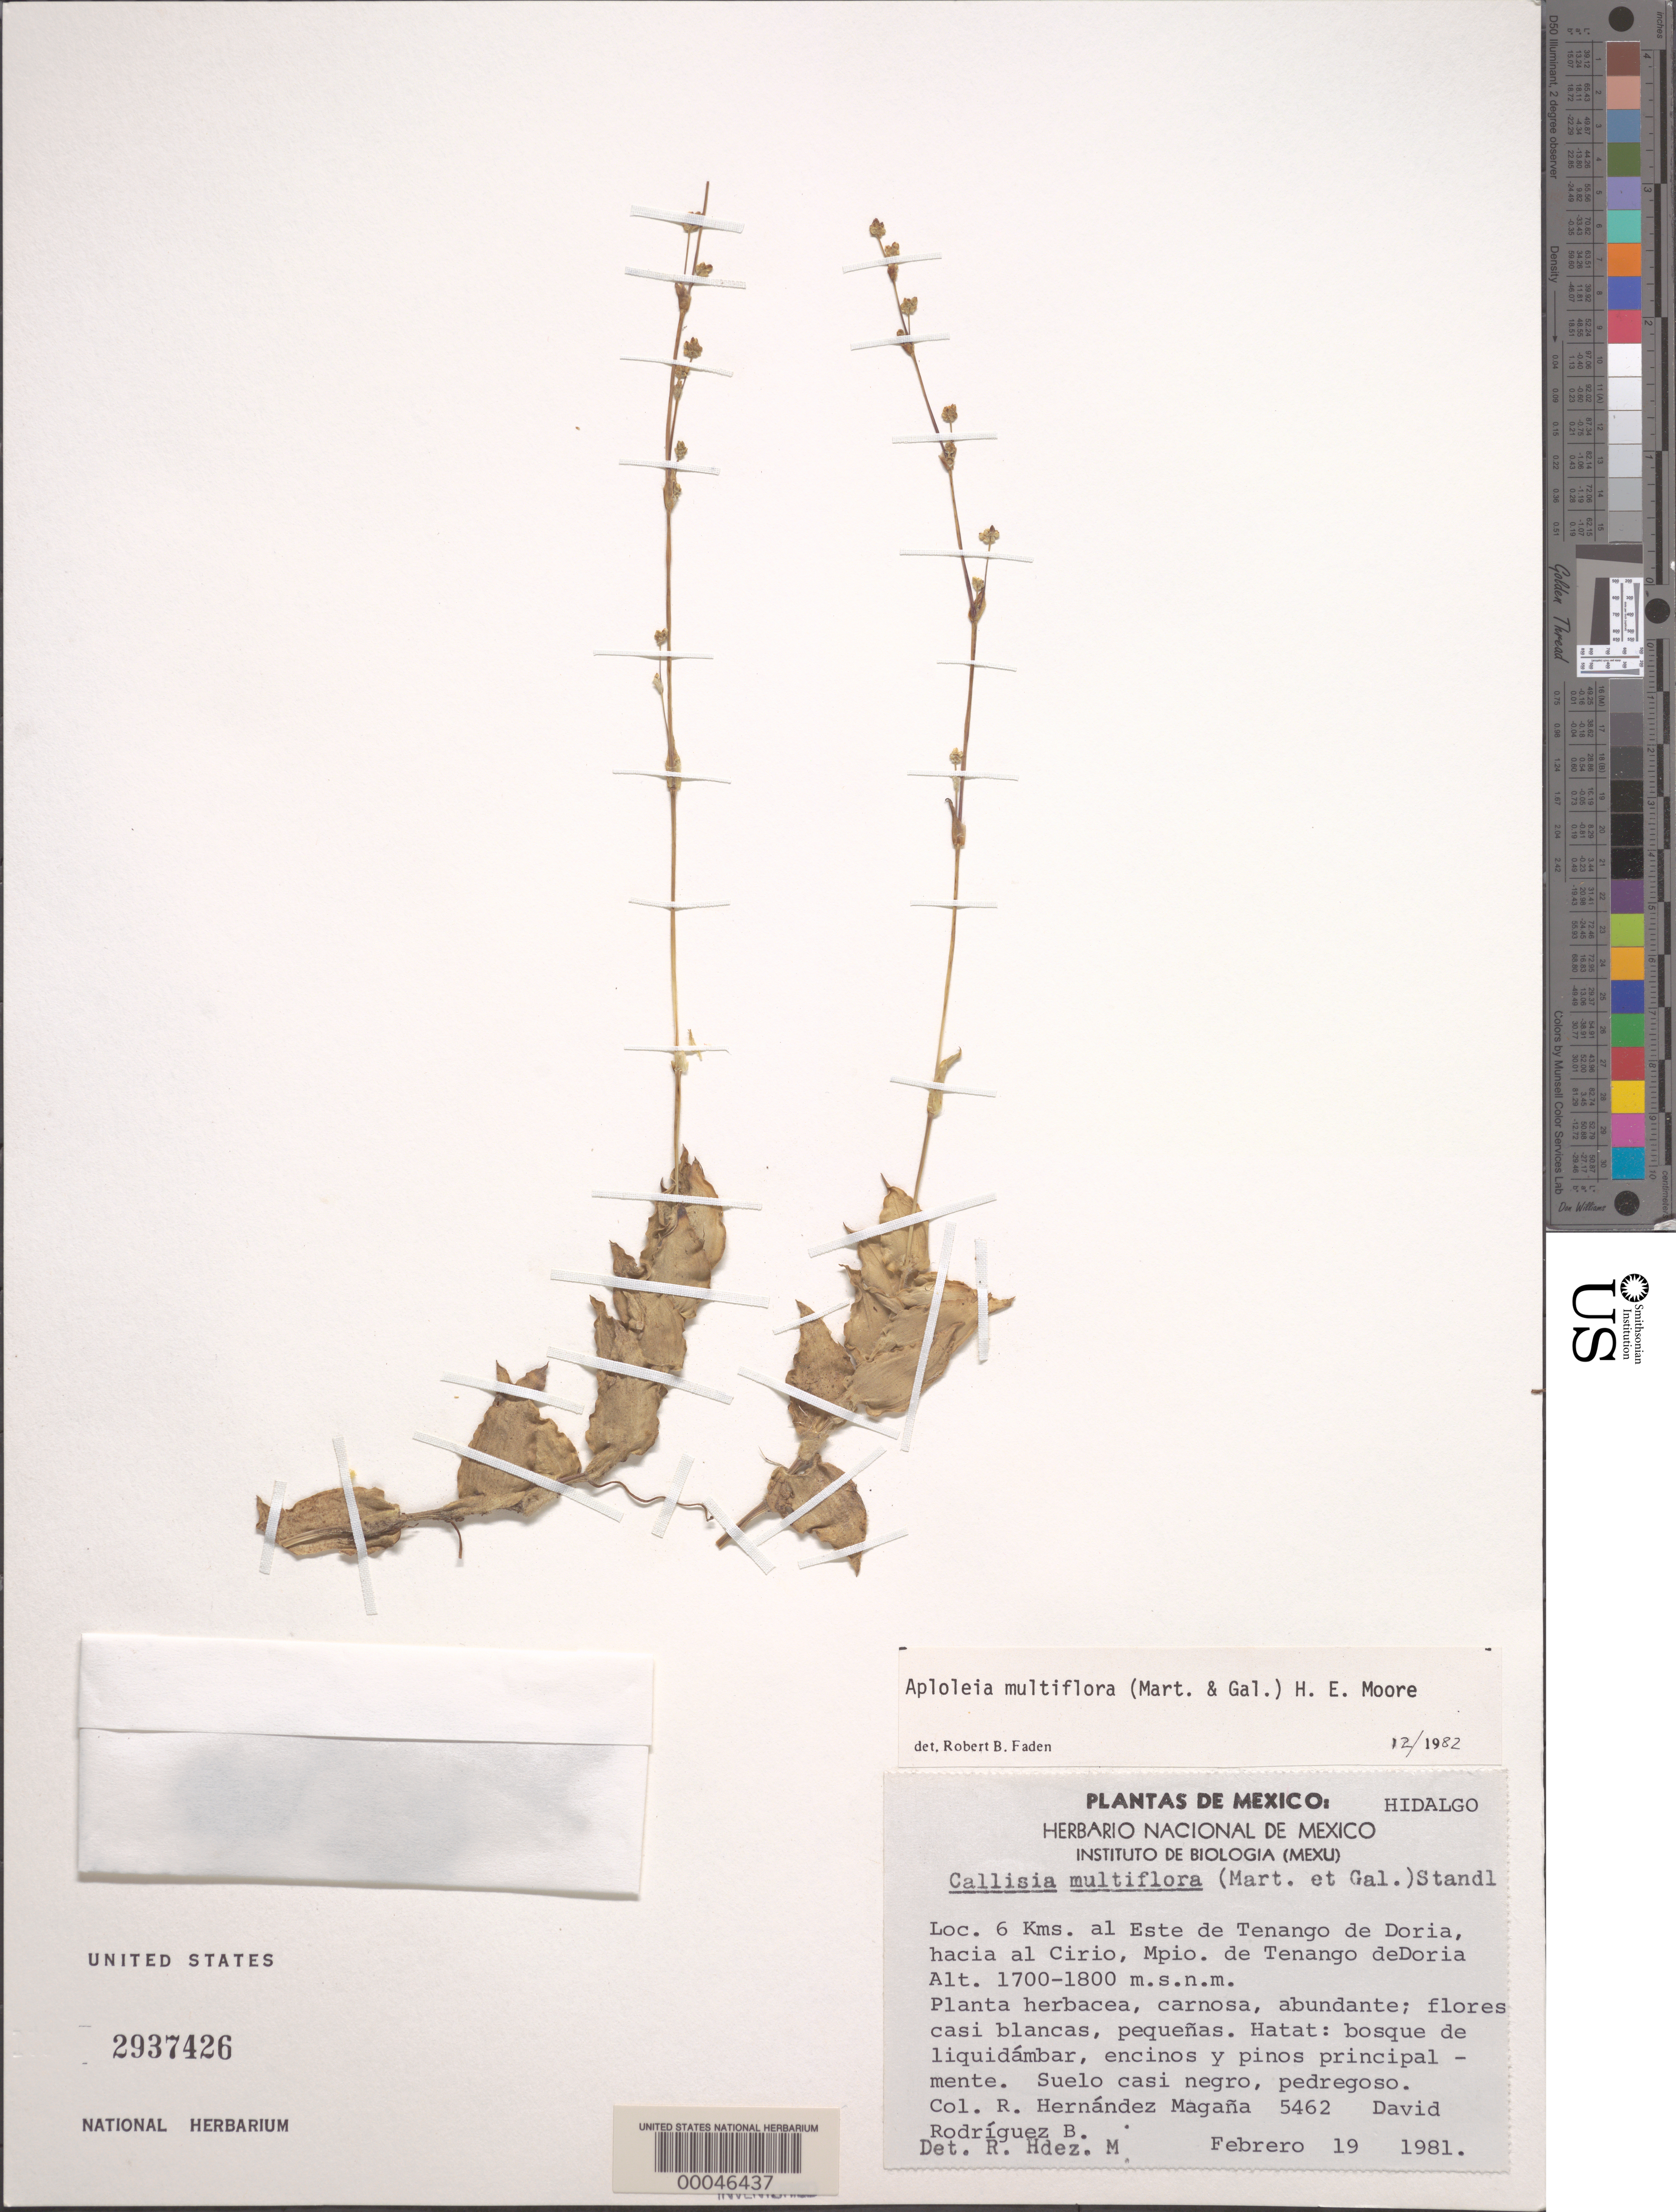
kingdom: Plantae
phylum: Tracheophyta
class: Liliopsida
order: Commelinales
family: Commelinaceae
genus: Callisia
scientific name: Callisia multiflora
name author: (M. Martens & Galeotti) Standl.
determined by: Faden, Robert B., (US), Smithsonian Institution - National Museum of Natural History (UNITED STATES)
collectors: R. Magana & D. Rodriguez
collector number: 5462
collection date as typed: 19 Feb 1981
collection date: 1981-02-19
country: Mexico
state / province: Hidalgo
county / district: Tenango De Doria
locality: E of Tenango de Doria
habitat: Rocky area in forest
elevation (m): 1700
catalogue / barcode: US 2937426